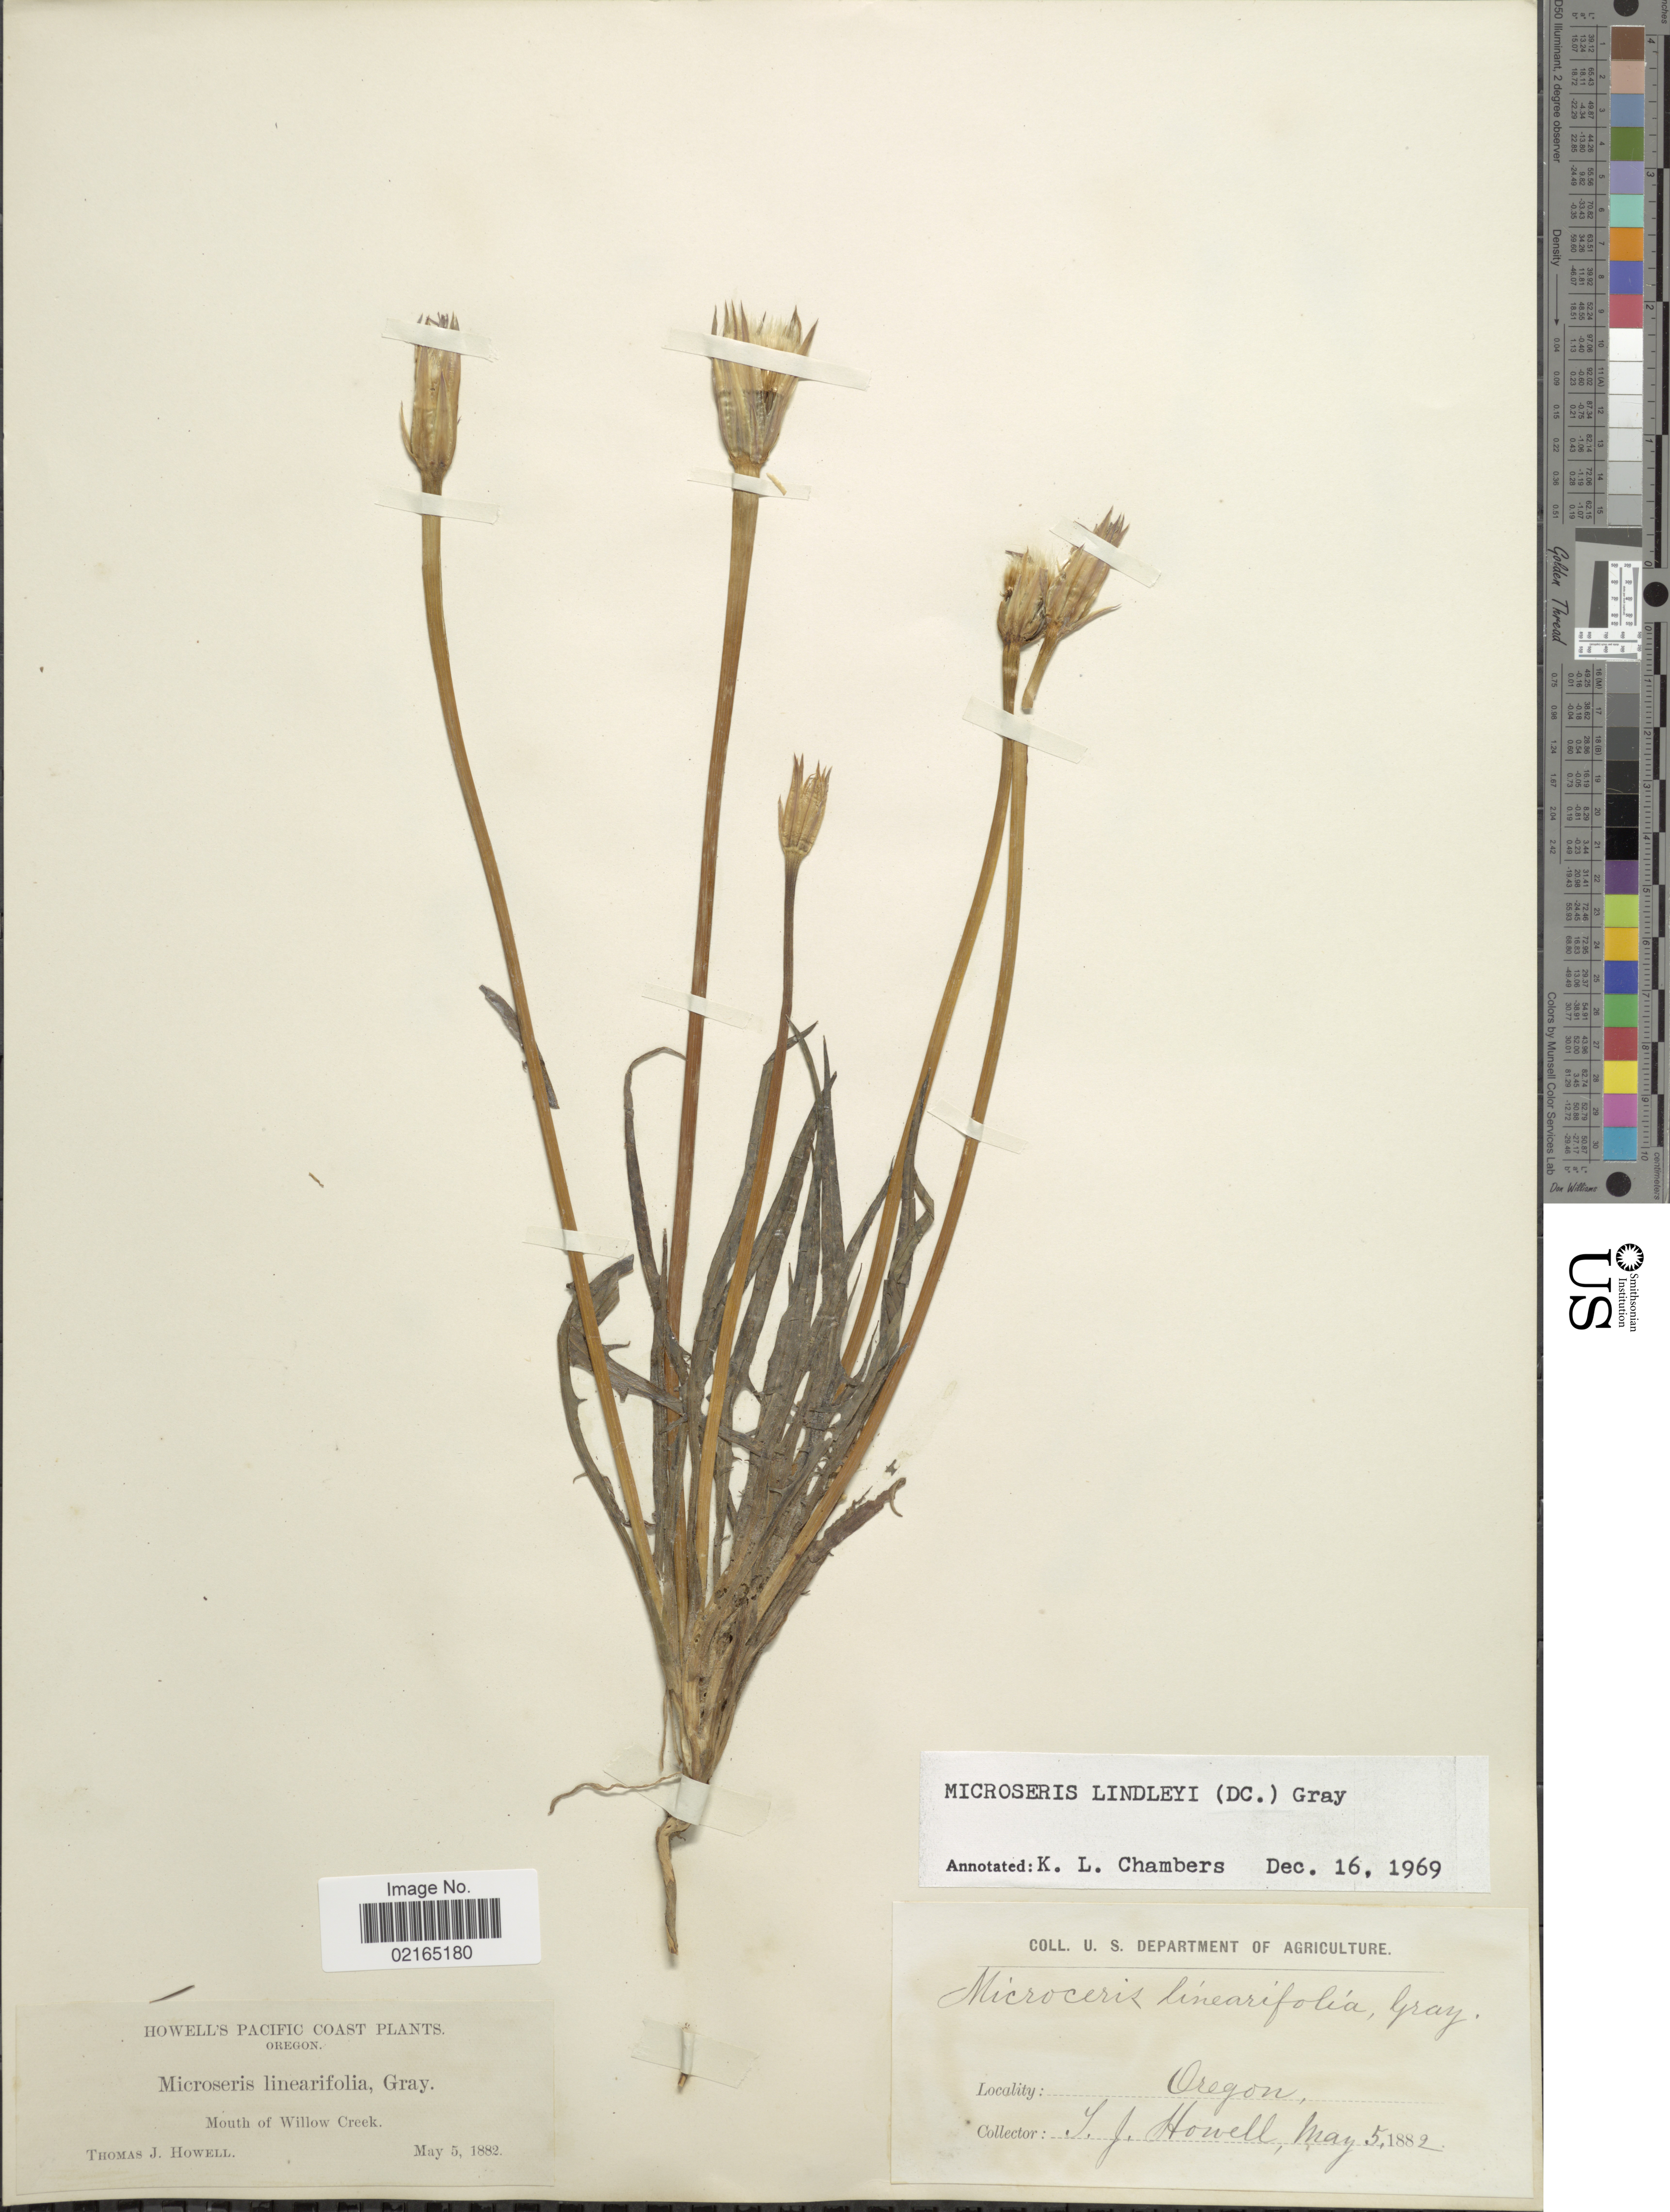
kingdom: Plantae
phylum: Tracheophyta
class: Magnoliopsida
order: Asterales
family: Asteraceae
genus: Uropappus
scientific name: Uropappus lindleyi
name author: (DC.) Nutt.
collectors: T. J. Howell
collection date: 1882-05-05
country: United States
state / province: Oregon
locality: Pacific Coast, Mouth of Willow Creek.